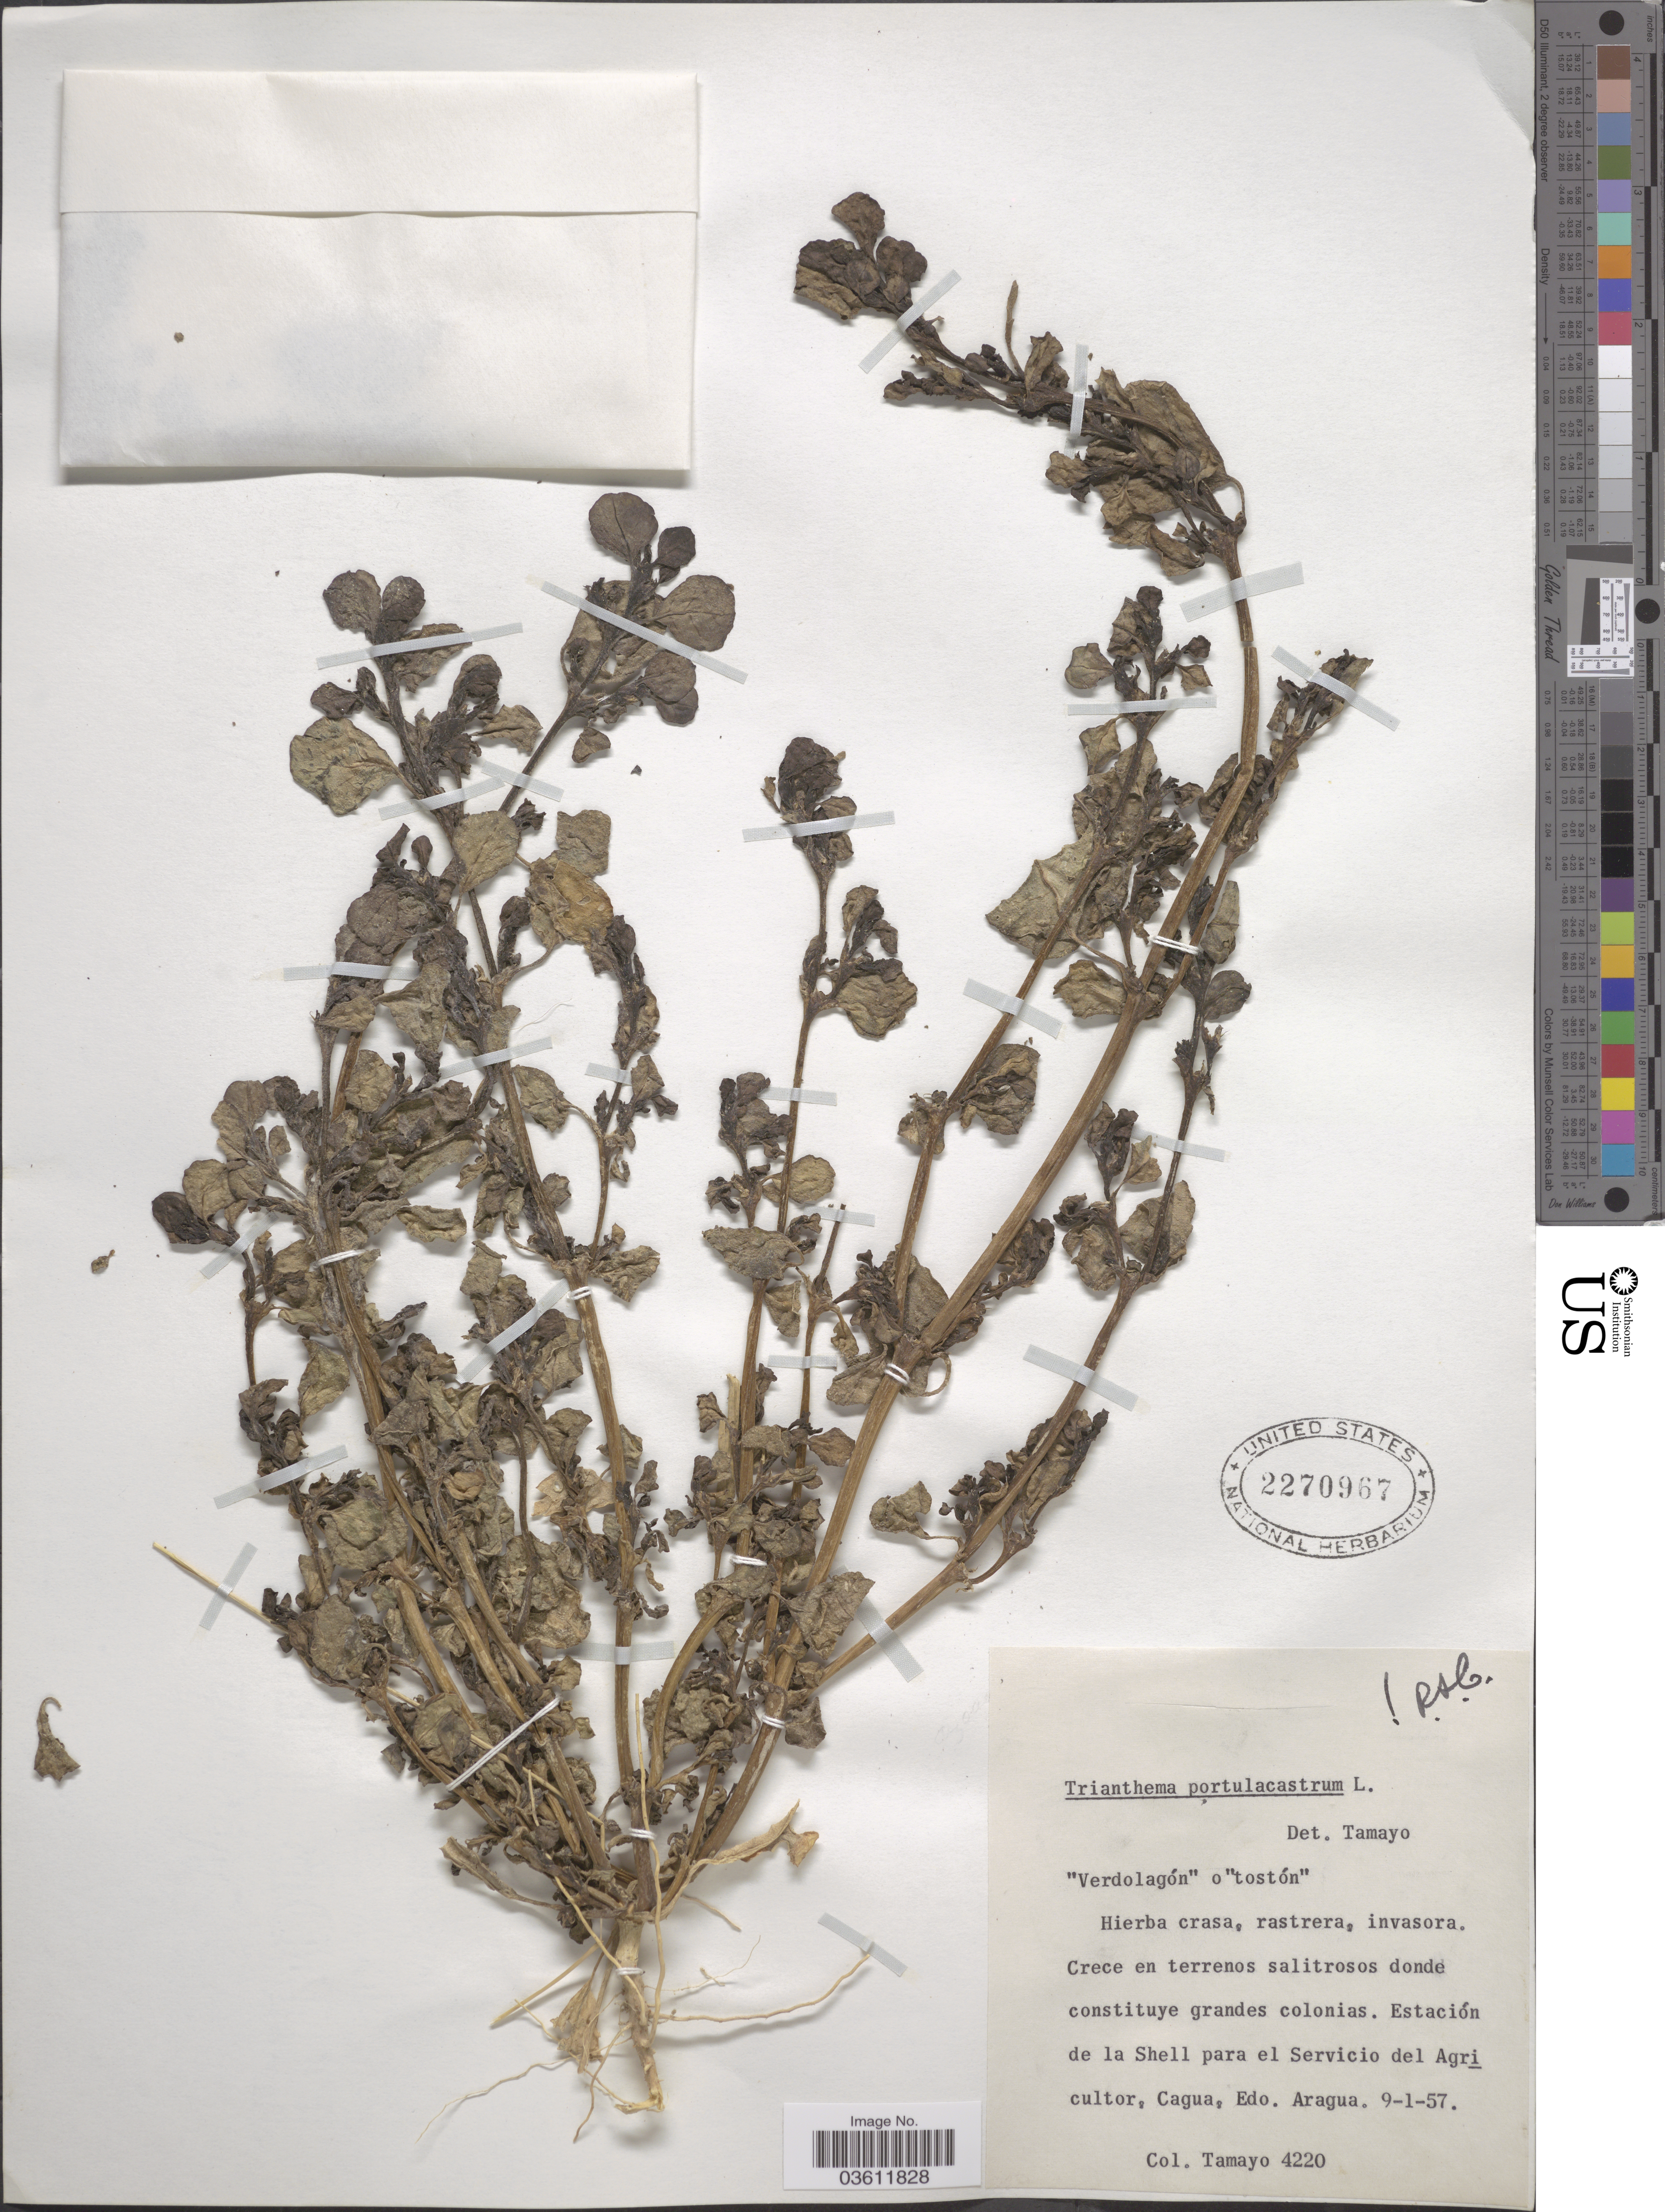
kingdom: Plantae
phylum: Tracheophyta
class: Magnoliopsida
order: Caryophyllales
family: Aizoaceae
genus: Trianthema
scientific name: Trianthema portulacastrum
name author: L.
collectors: -. Tamayo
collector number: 4220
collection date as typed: Transcribed d/m/y: 9/1/57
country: Venezuela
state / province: Aragua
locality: Estación de la Shell para el Servicio del Agricultor, Cagua.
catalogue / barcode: US 2270967